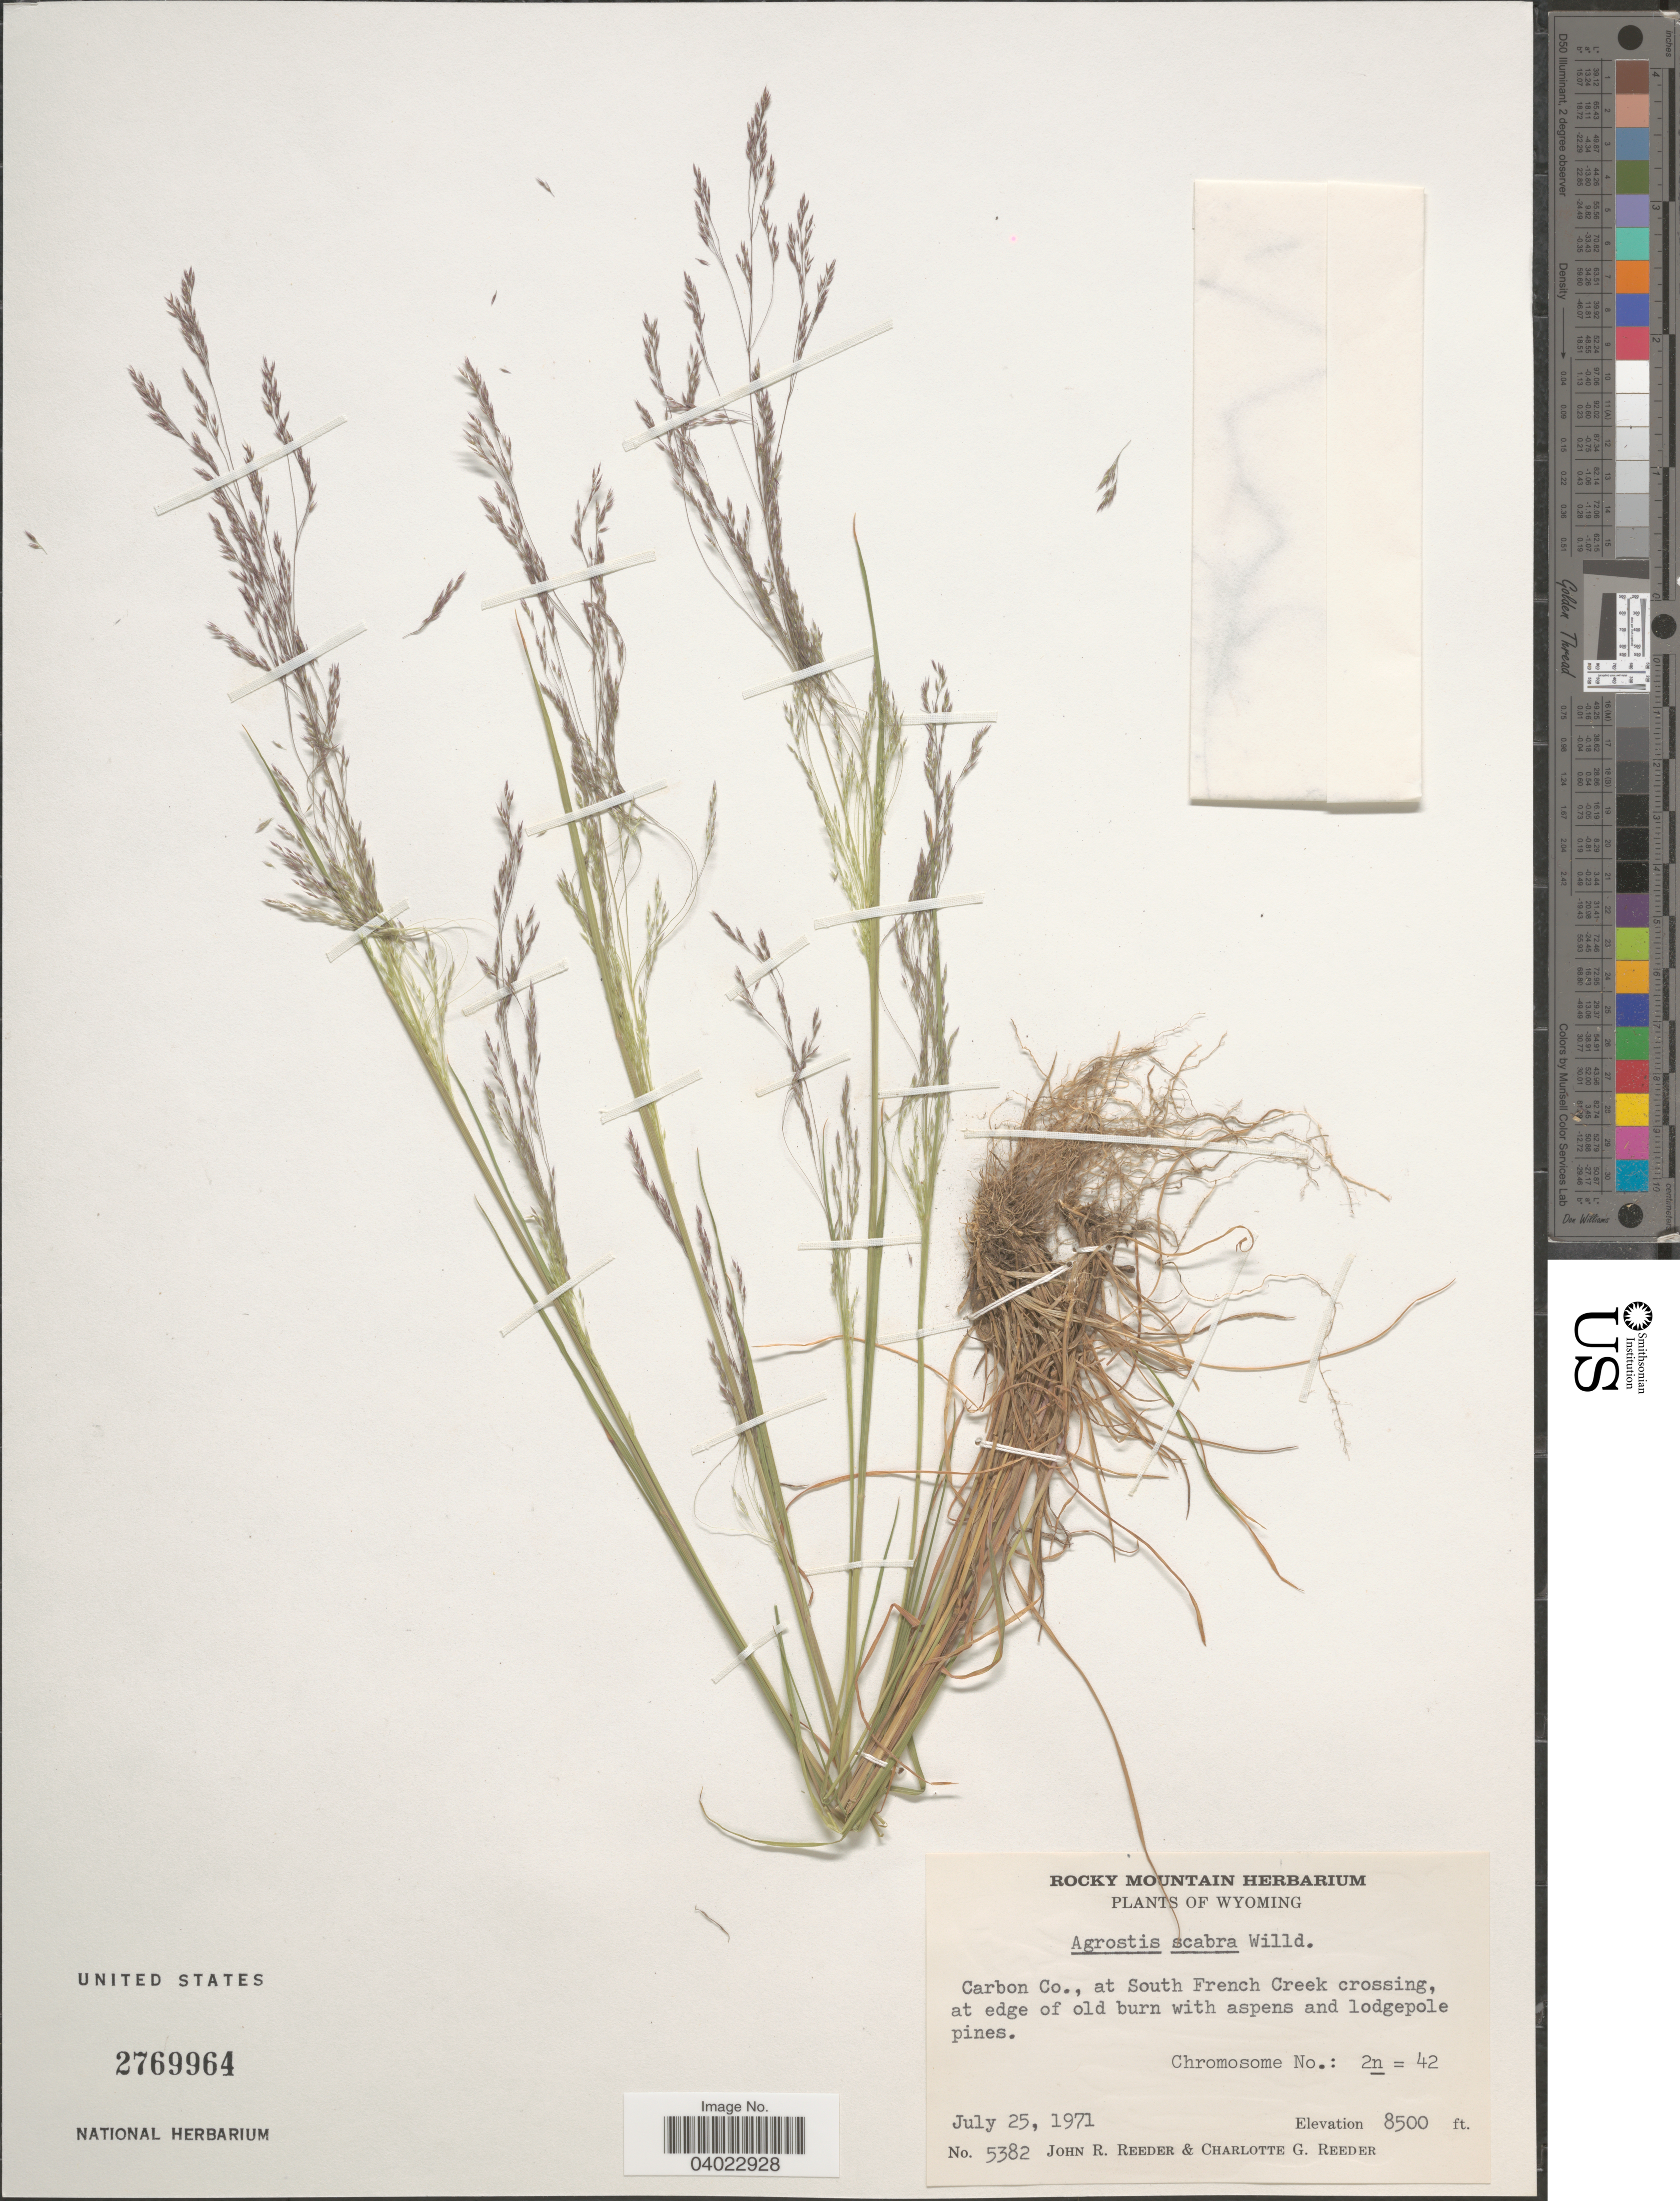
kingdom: Plantae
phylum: Tracheophyta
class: Liliopsida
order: Poales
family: Poaceae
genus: Agrostis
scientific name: Agrostis scabra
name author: Willd.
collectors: J. R. Reeder & C. G. Reeder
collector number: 5382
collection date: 1971-07-25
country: United States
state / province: Wyoming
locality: Carbon Co., at South French Creek crossing.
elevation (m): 2591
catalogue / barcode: US 2769964